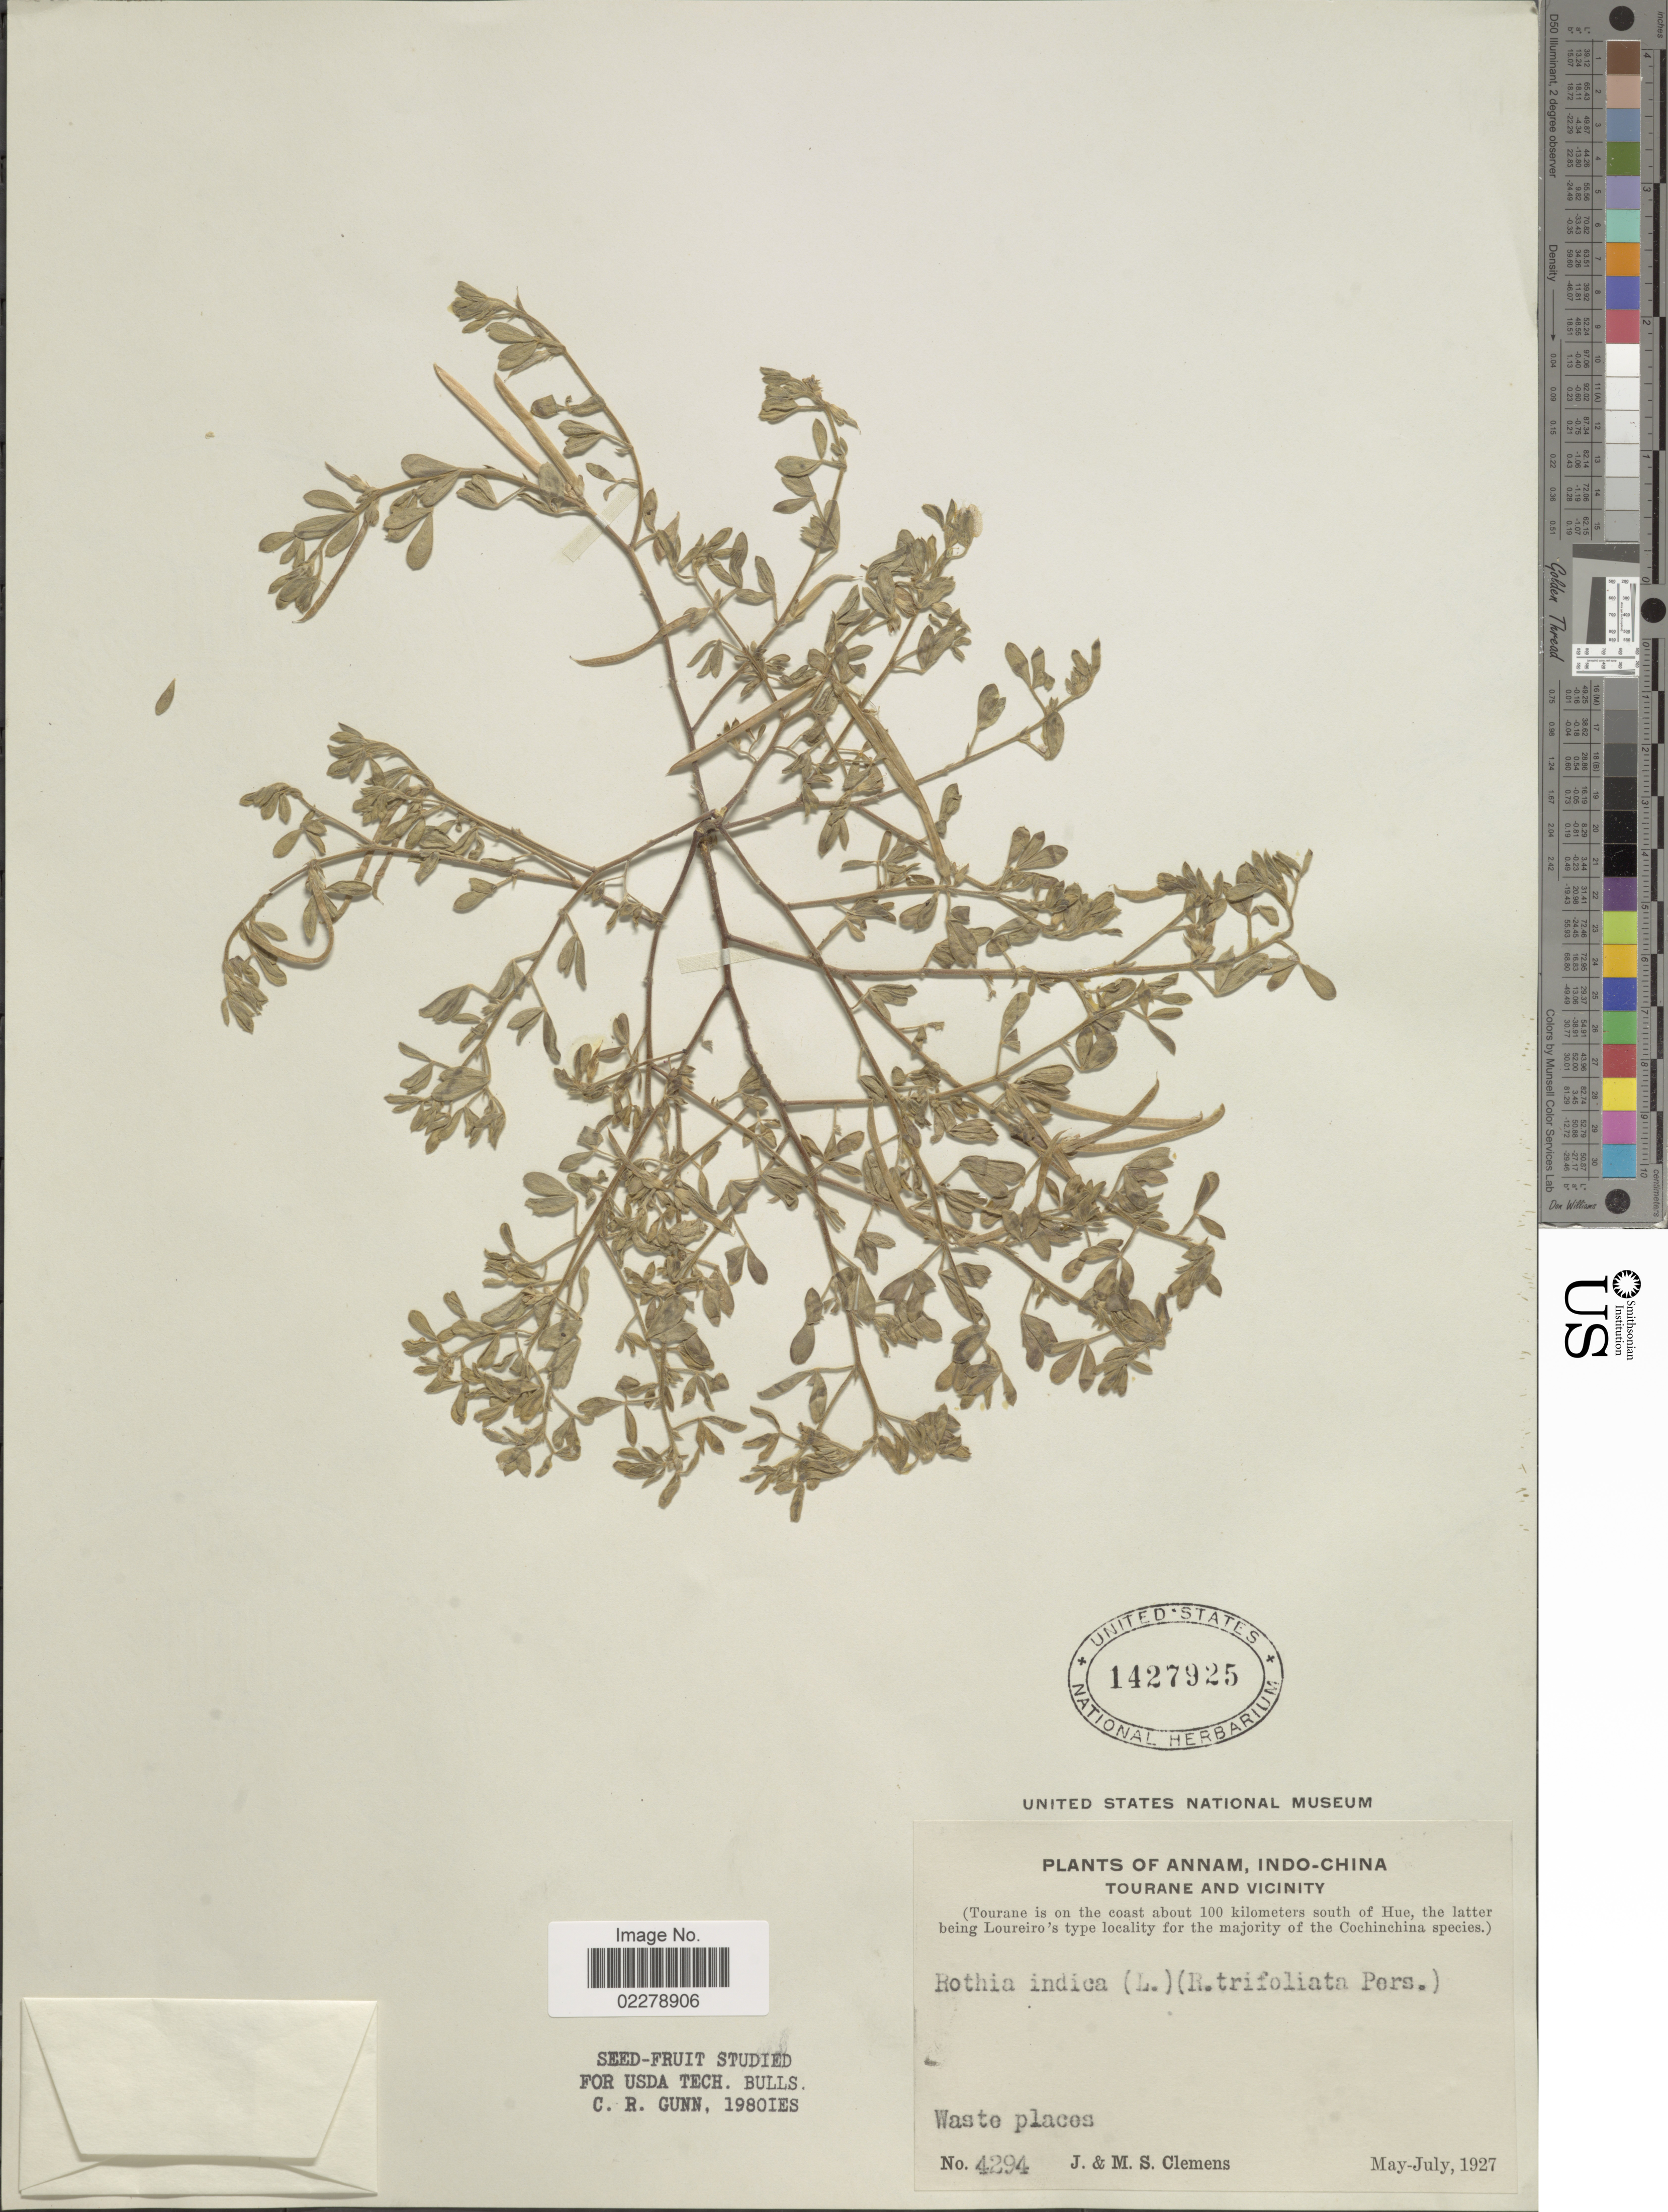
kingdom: Plantae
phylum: Tracheophyta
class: Magnoliopsida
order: Fabales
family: Fabaceae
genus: Rothia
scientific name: Rothia indica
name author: (L.) Druce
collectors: J. Clemens & M. S. Clemens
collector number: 4294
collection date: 1927-05/1927-07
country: Vietnam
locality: Annam, Indo- China. Tourane and vicinity. Waste places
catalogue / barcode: US 1427925